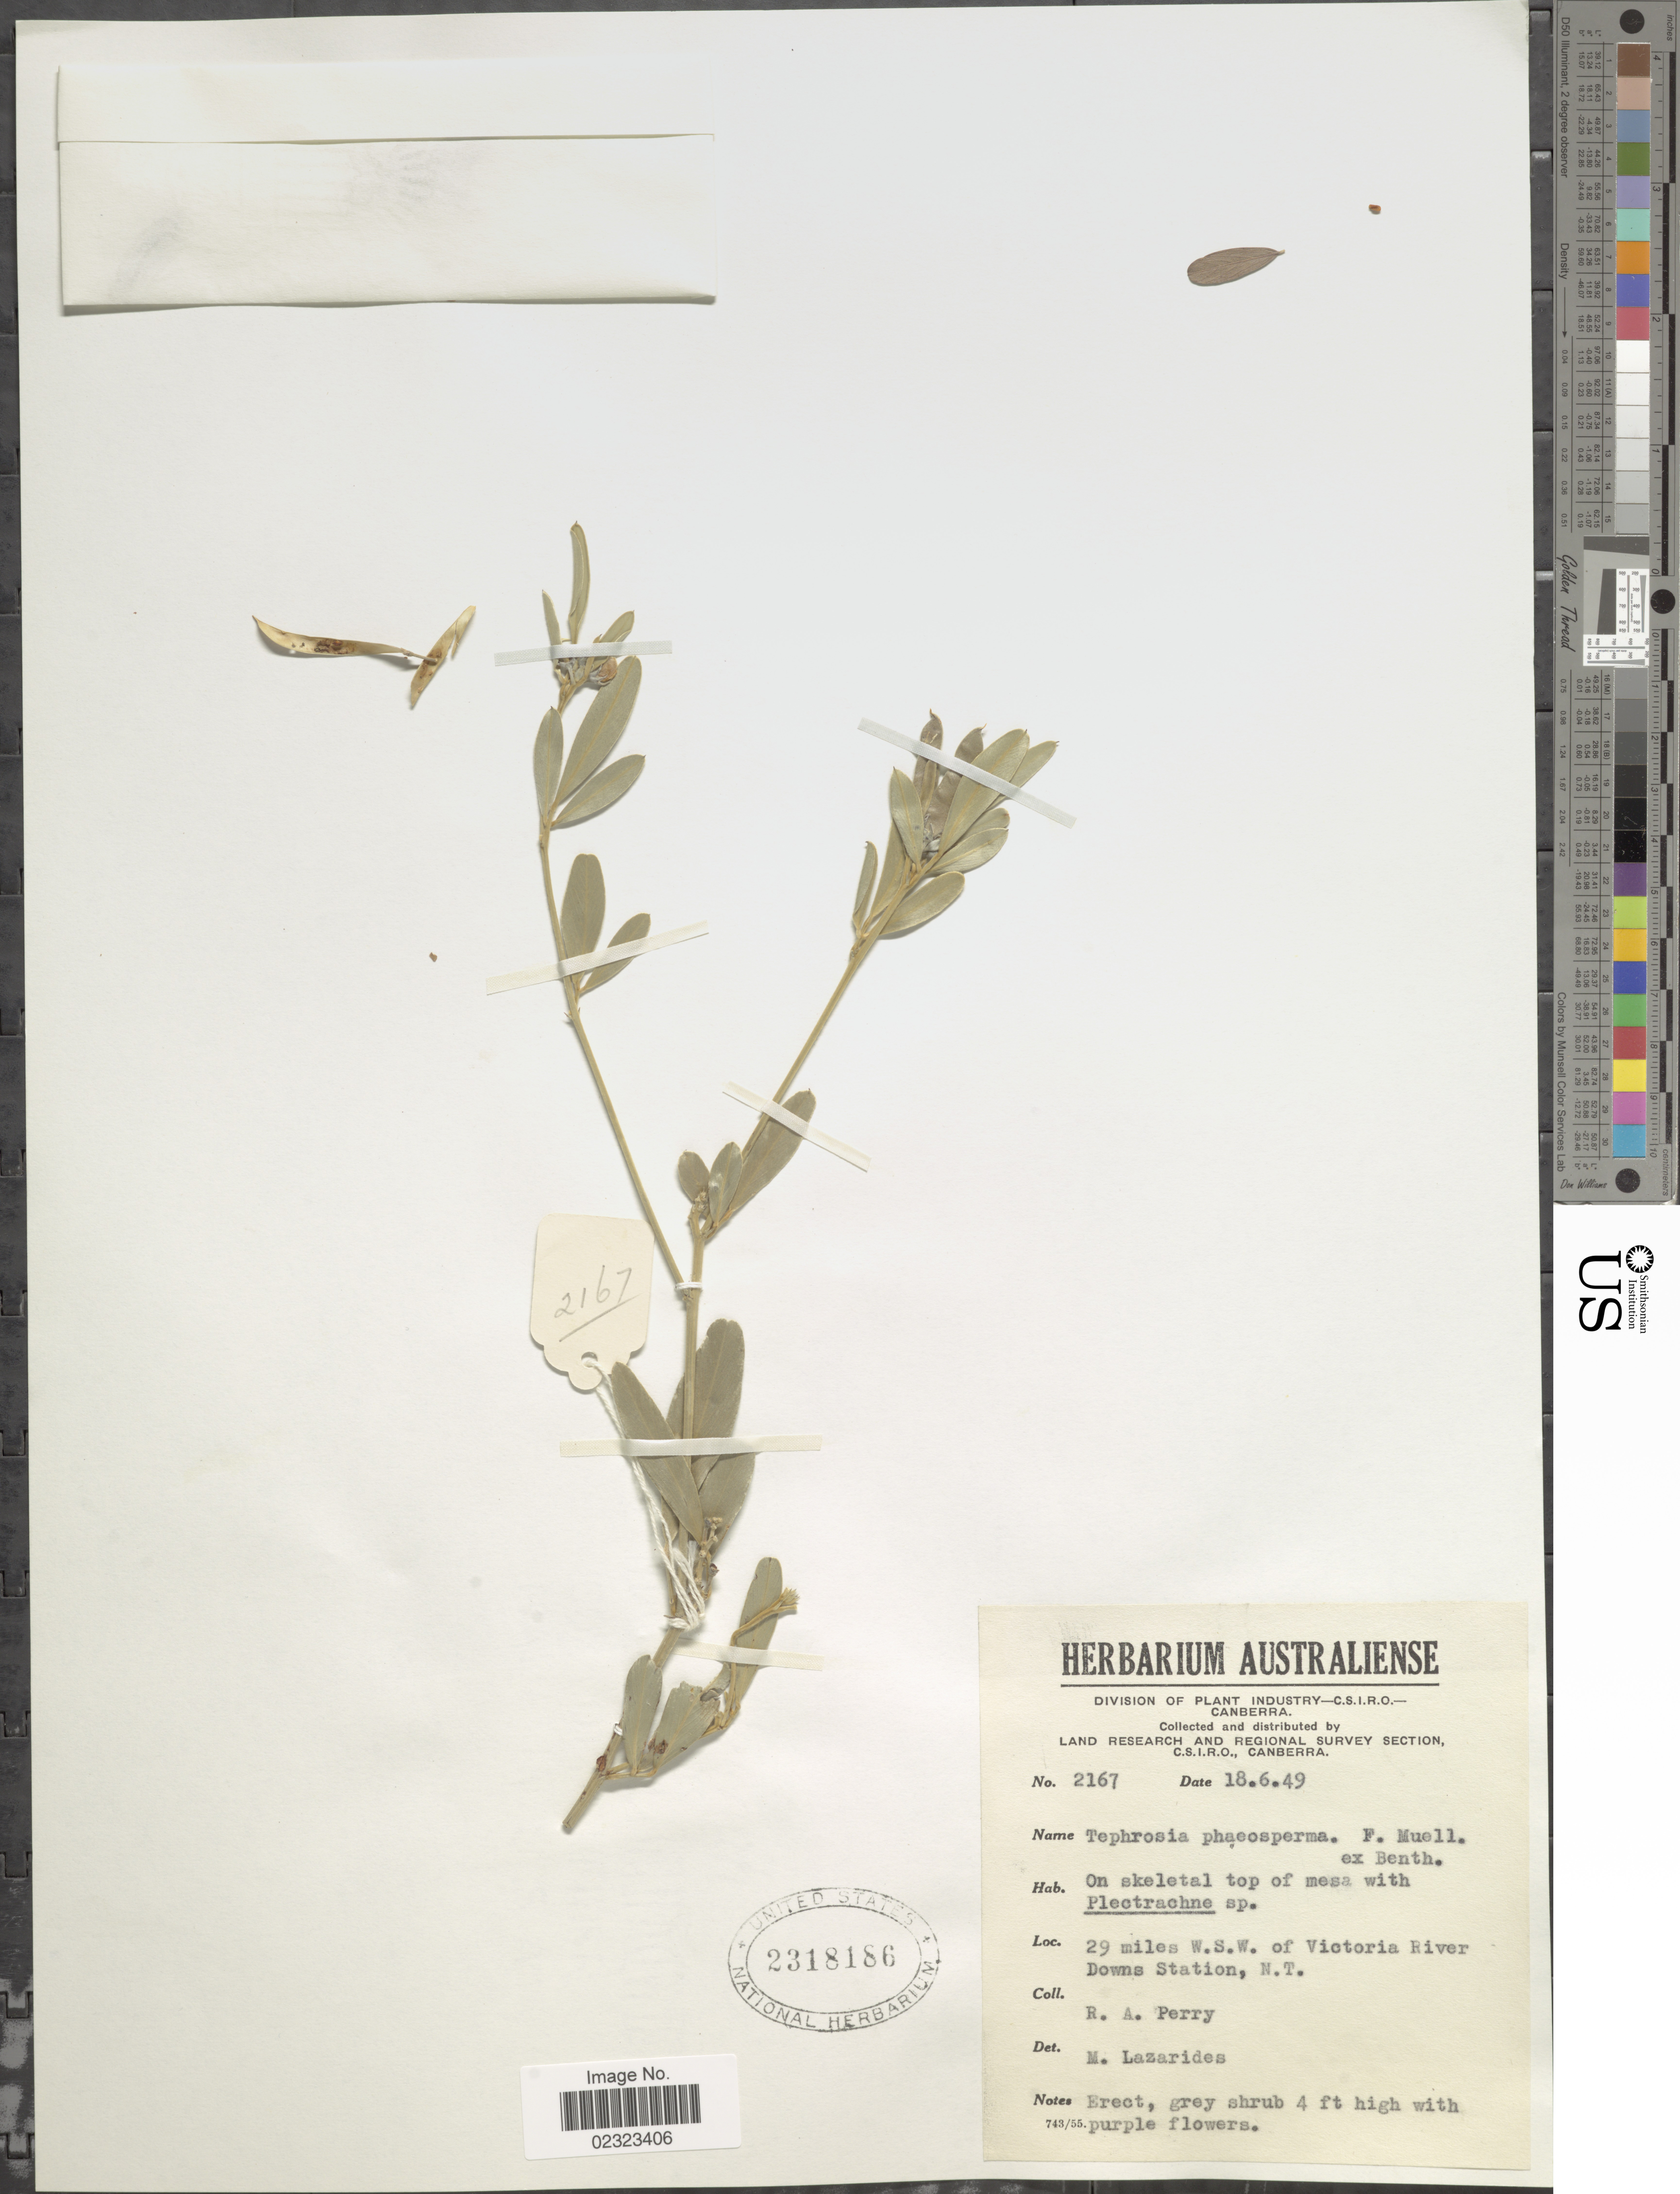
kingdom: Plantae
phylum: Tracheophyta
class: Magnoliopsida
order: Fabales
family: Fabaceae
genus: Tephrosia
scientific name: Tephrosia phaeosperma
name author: F. Muell. ex Benth.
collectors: Perry, R. A.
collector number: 2167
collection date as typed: Transcribed d/m/y: 18/6/49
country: Australia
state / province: Northern Territory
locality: On skeletal top of mesa, 29 miles W.S.W. of Victoria River Downs Station.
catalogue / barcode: US 2318186